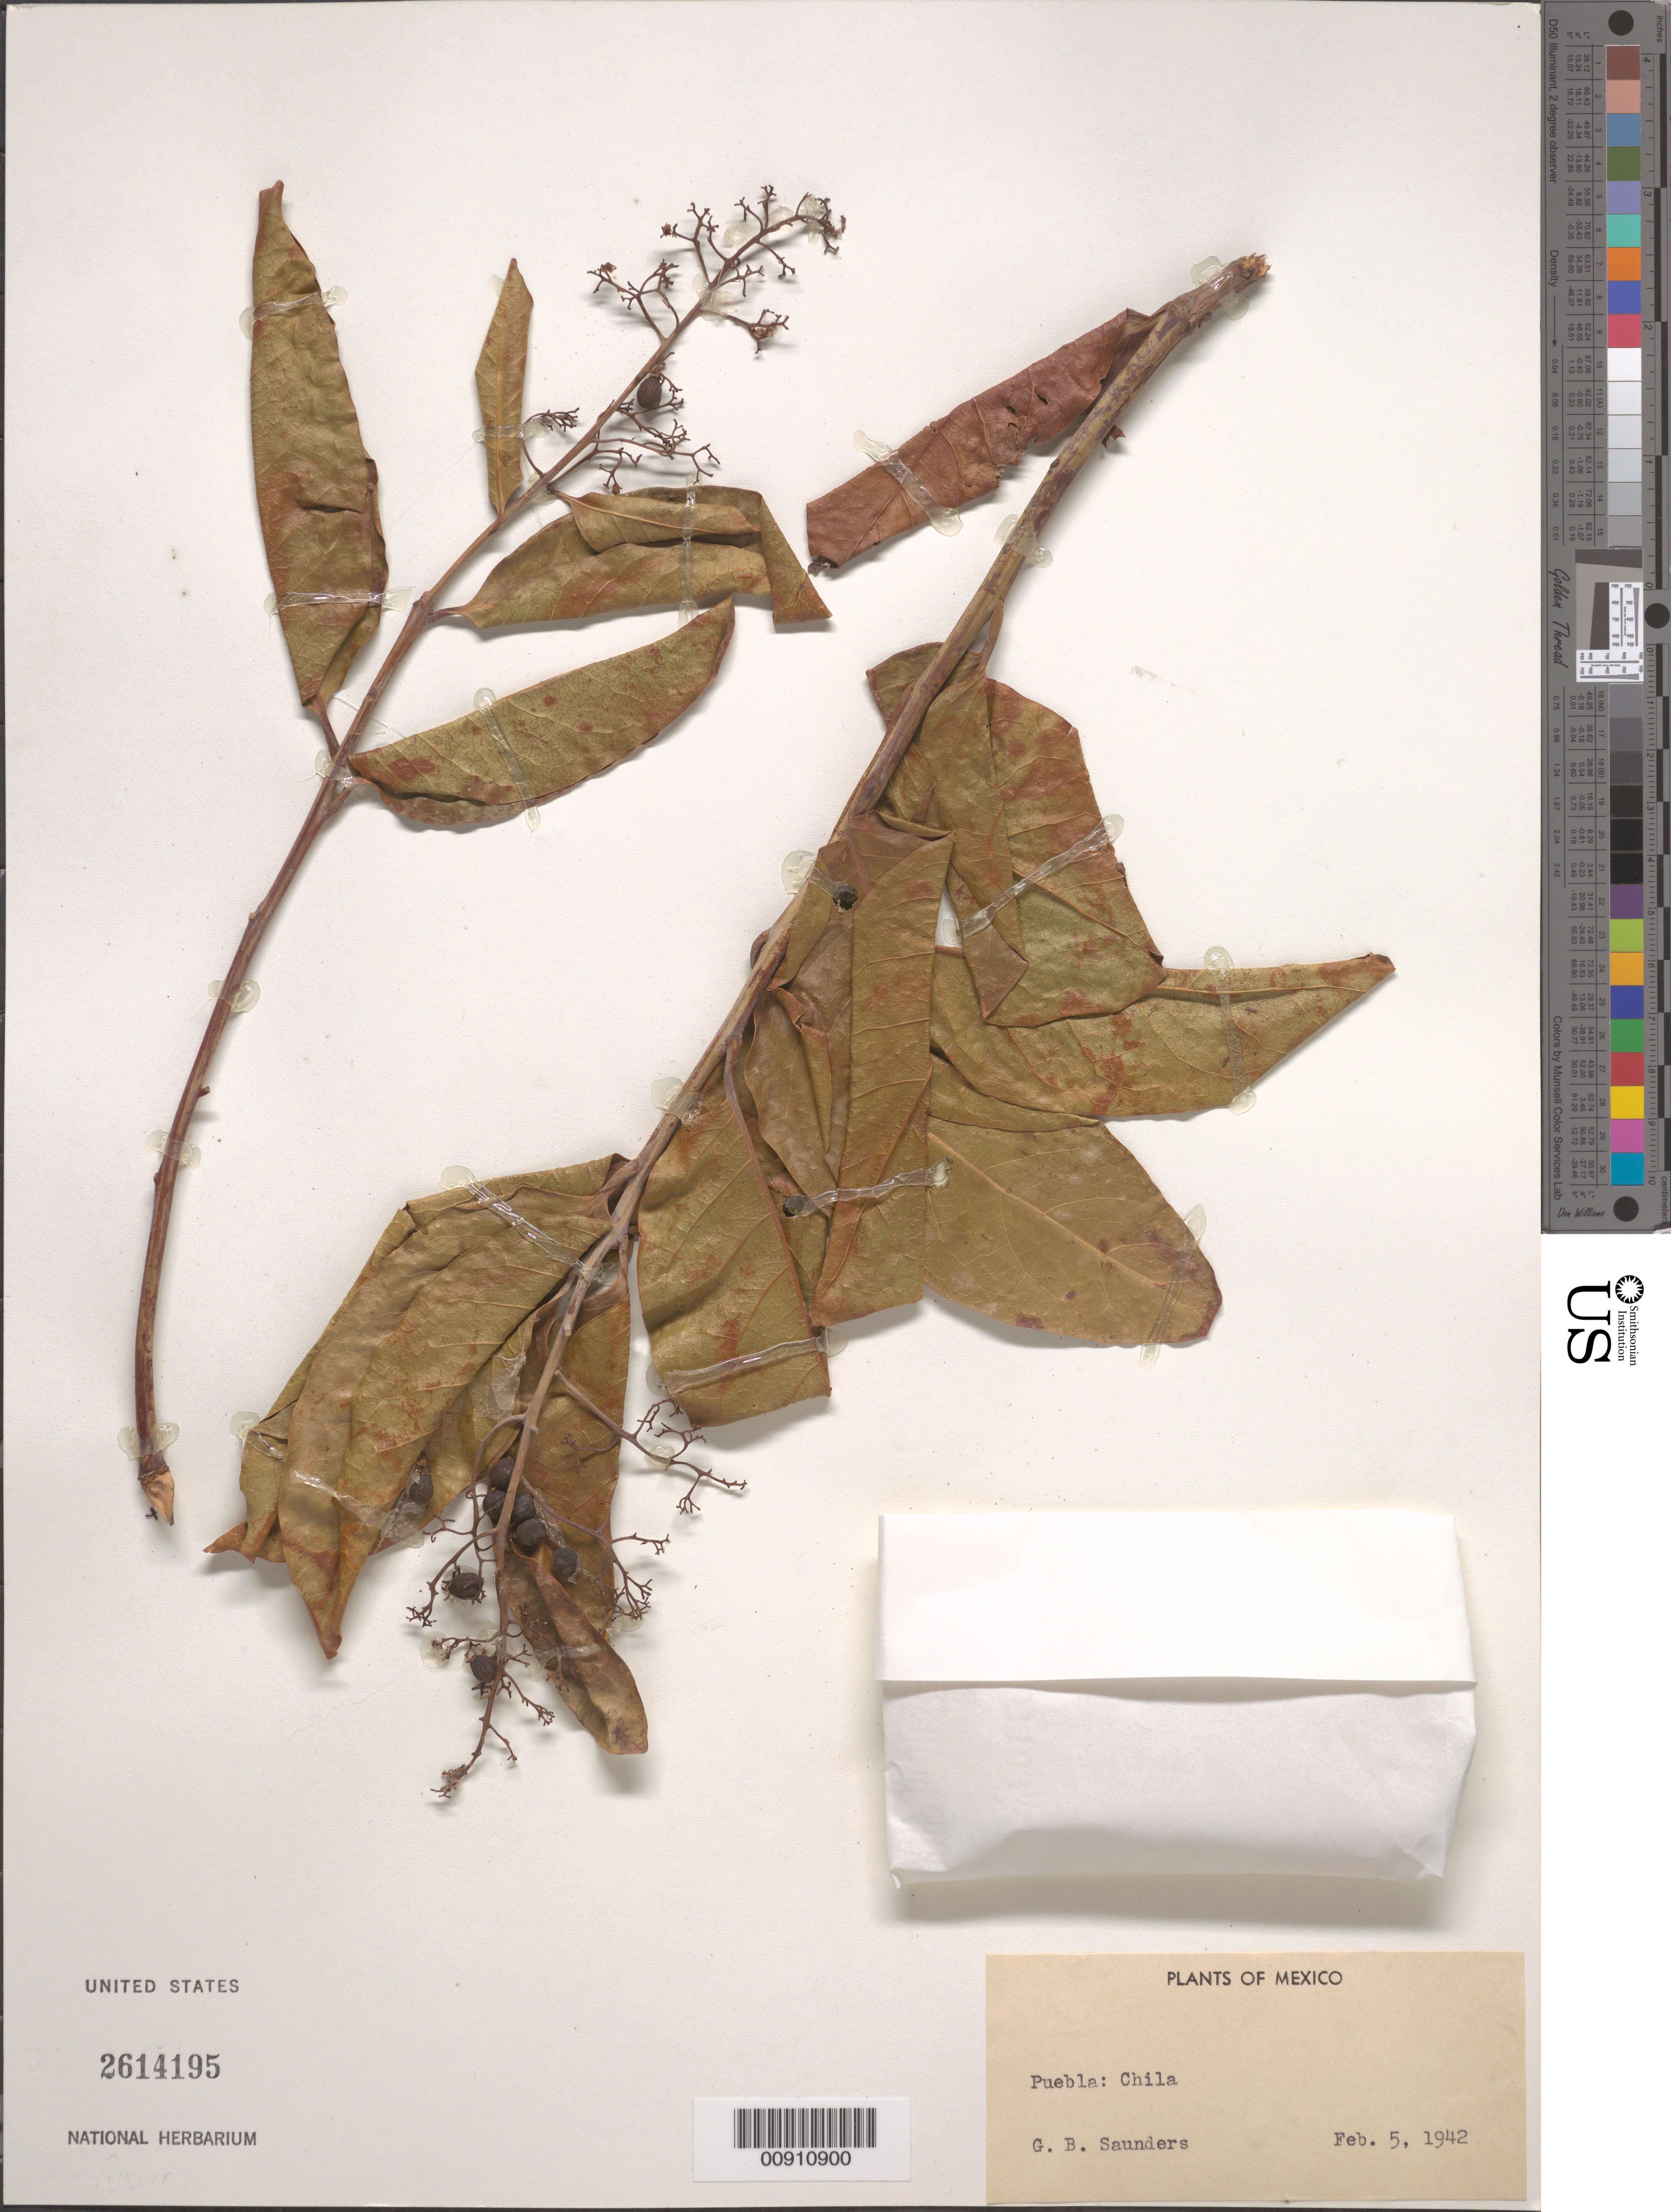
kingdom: Plantae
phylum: Tracheophyta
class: Magnoliopsida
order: Rosales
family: Rosaceae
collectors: G. B. Saunders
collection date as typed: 05 Feb 1942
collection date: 1942-02-05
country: Mexico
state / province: Puebla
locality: Puebla: Chila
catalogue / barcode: US 2614195